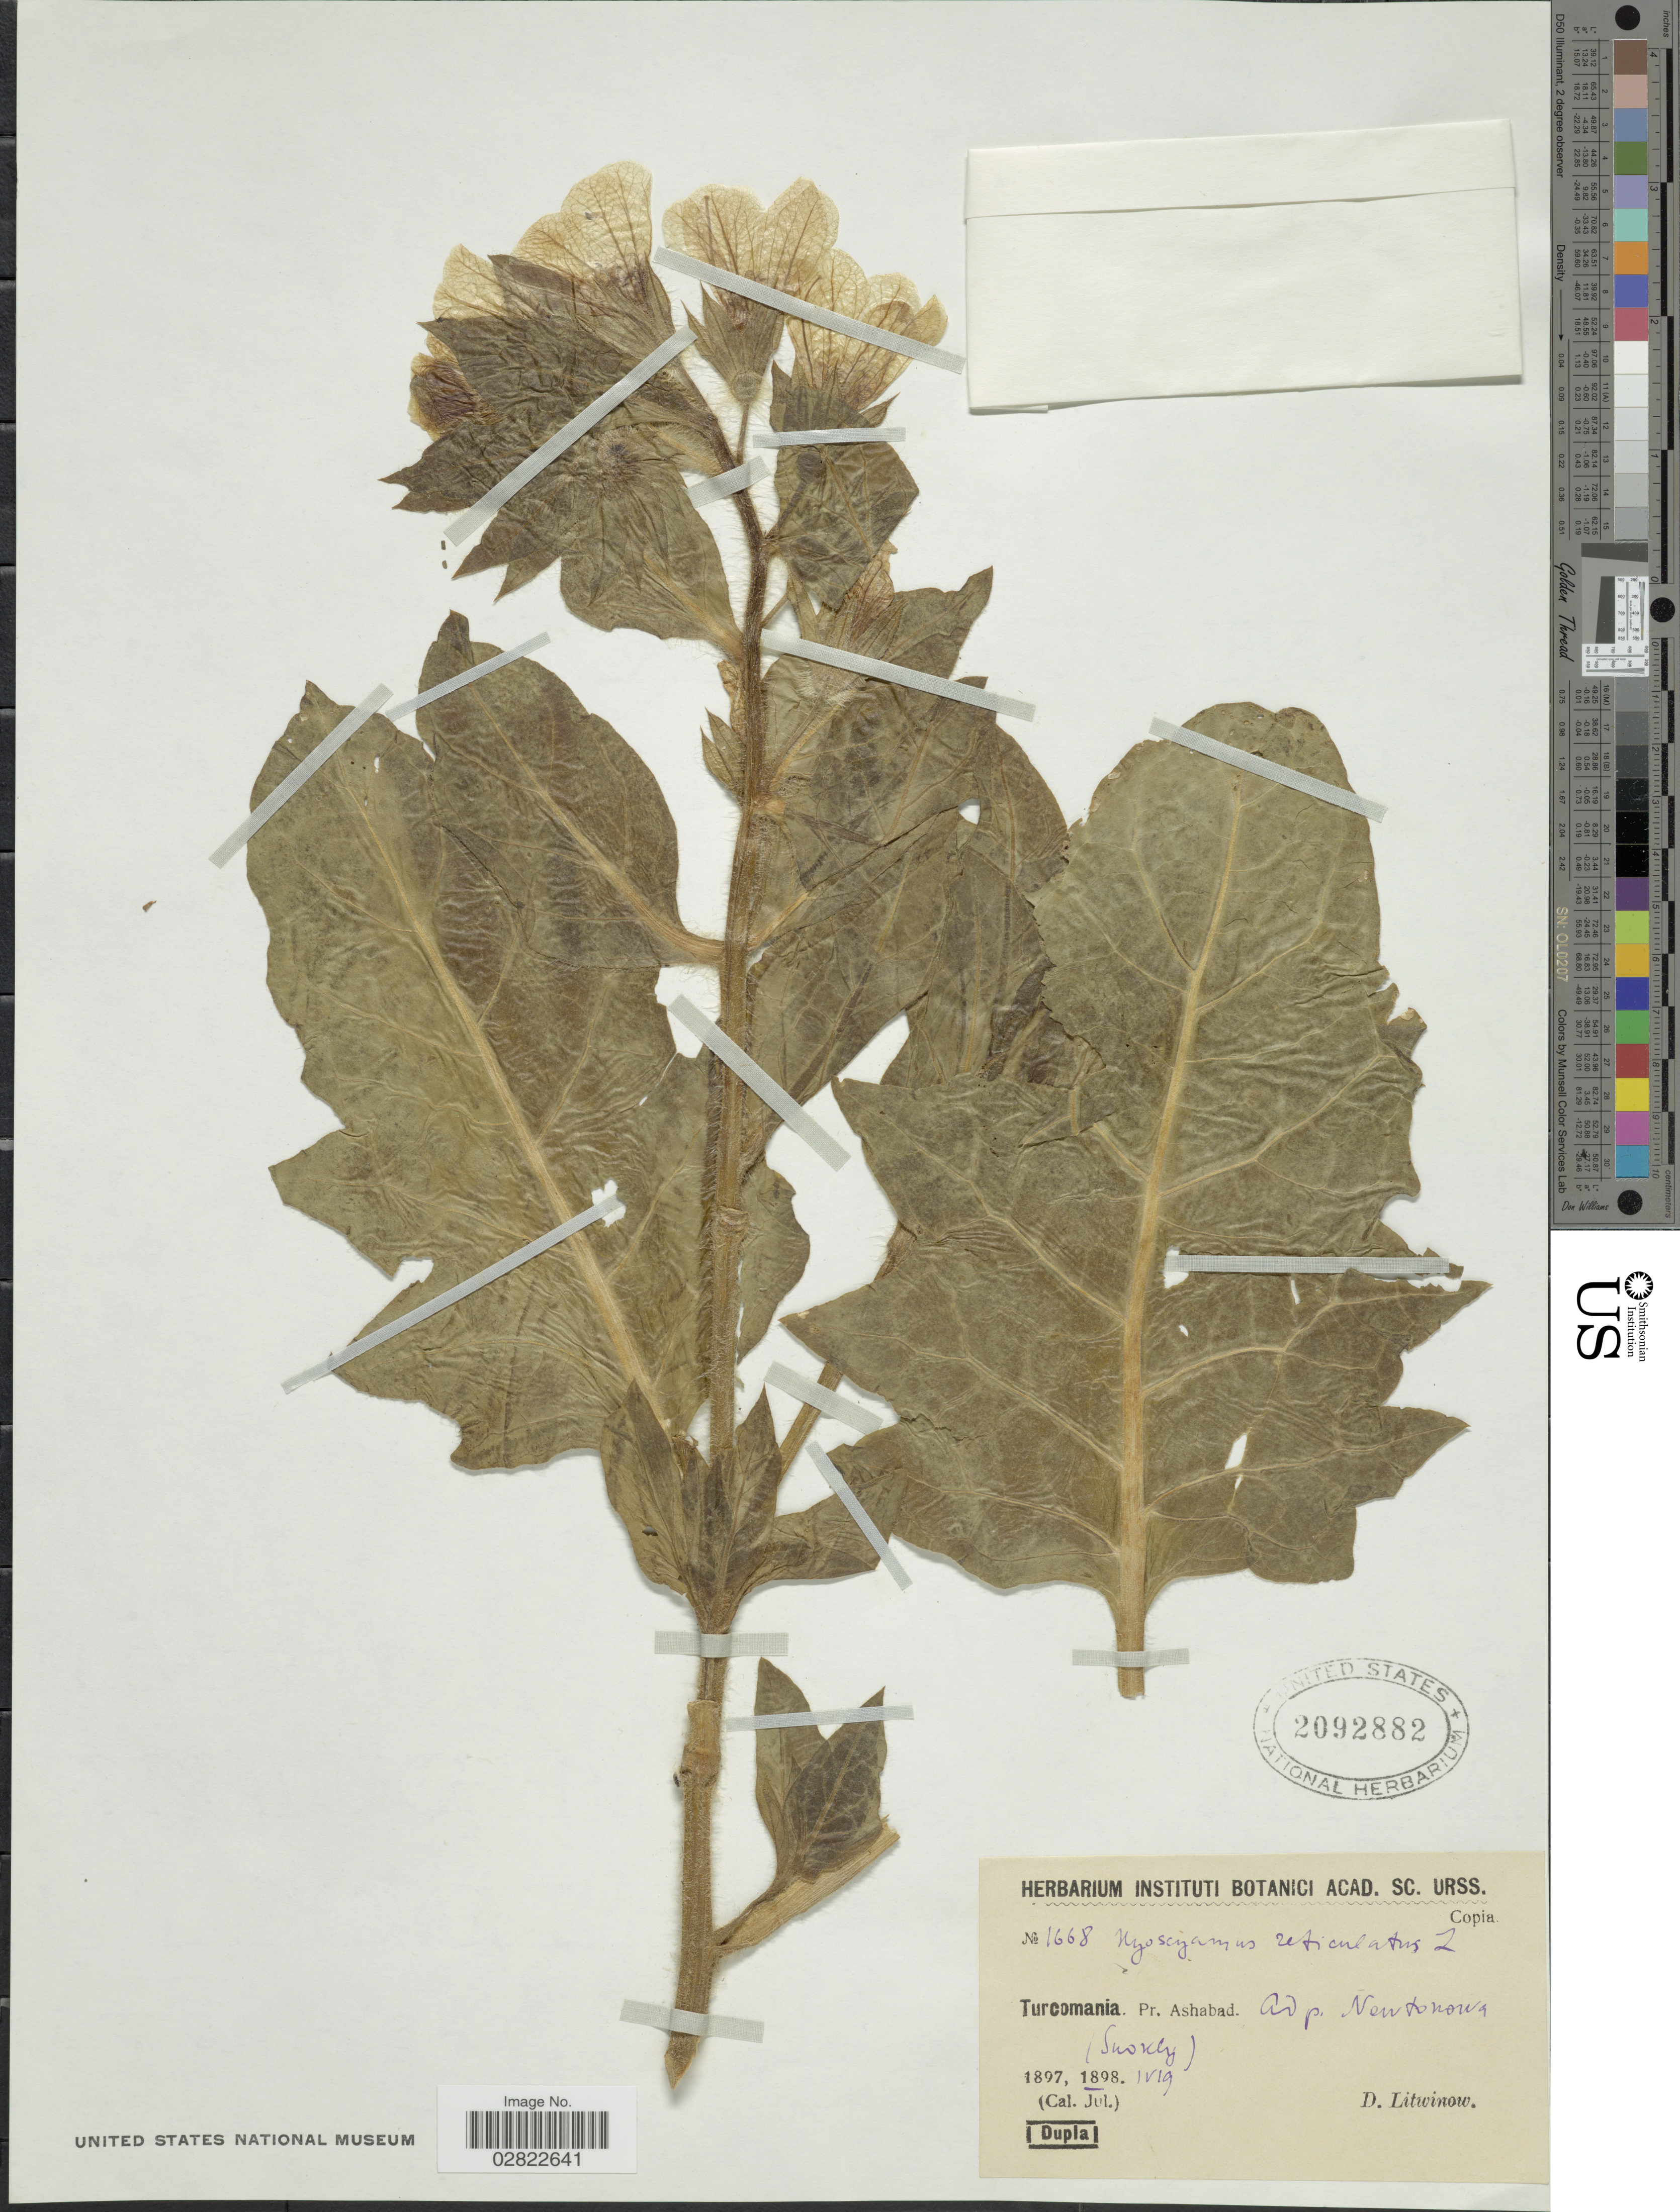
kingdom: Plantae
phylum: Tracheophyta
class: Magnoliopsida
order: Solanales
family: Solanaceae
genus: Hyoscyamus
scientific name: Hyoscyamus reticulatus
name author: L.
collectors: D. Litwinow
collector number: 1668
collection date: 1897-04-19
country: Turkmenistan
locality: Turcomania, Pr. Ashabad, ad p. Newtonowa (Snorly). [interpreted]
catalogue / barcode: US 2092882